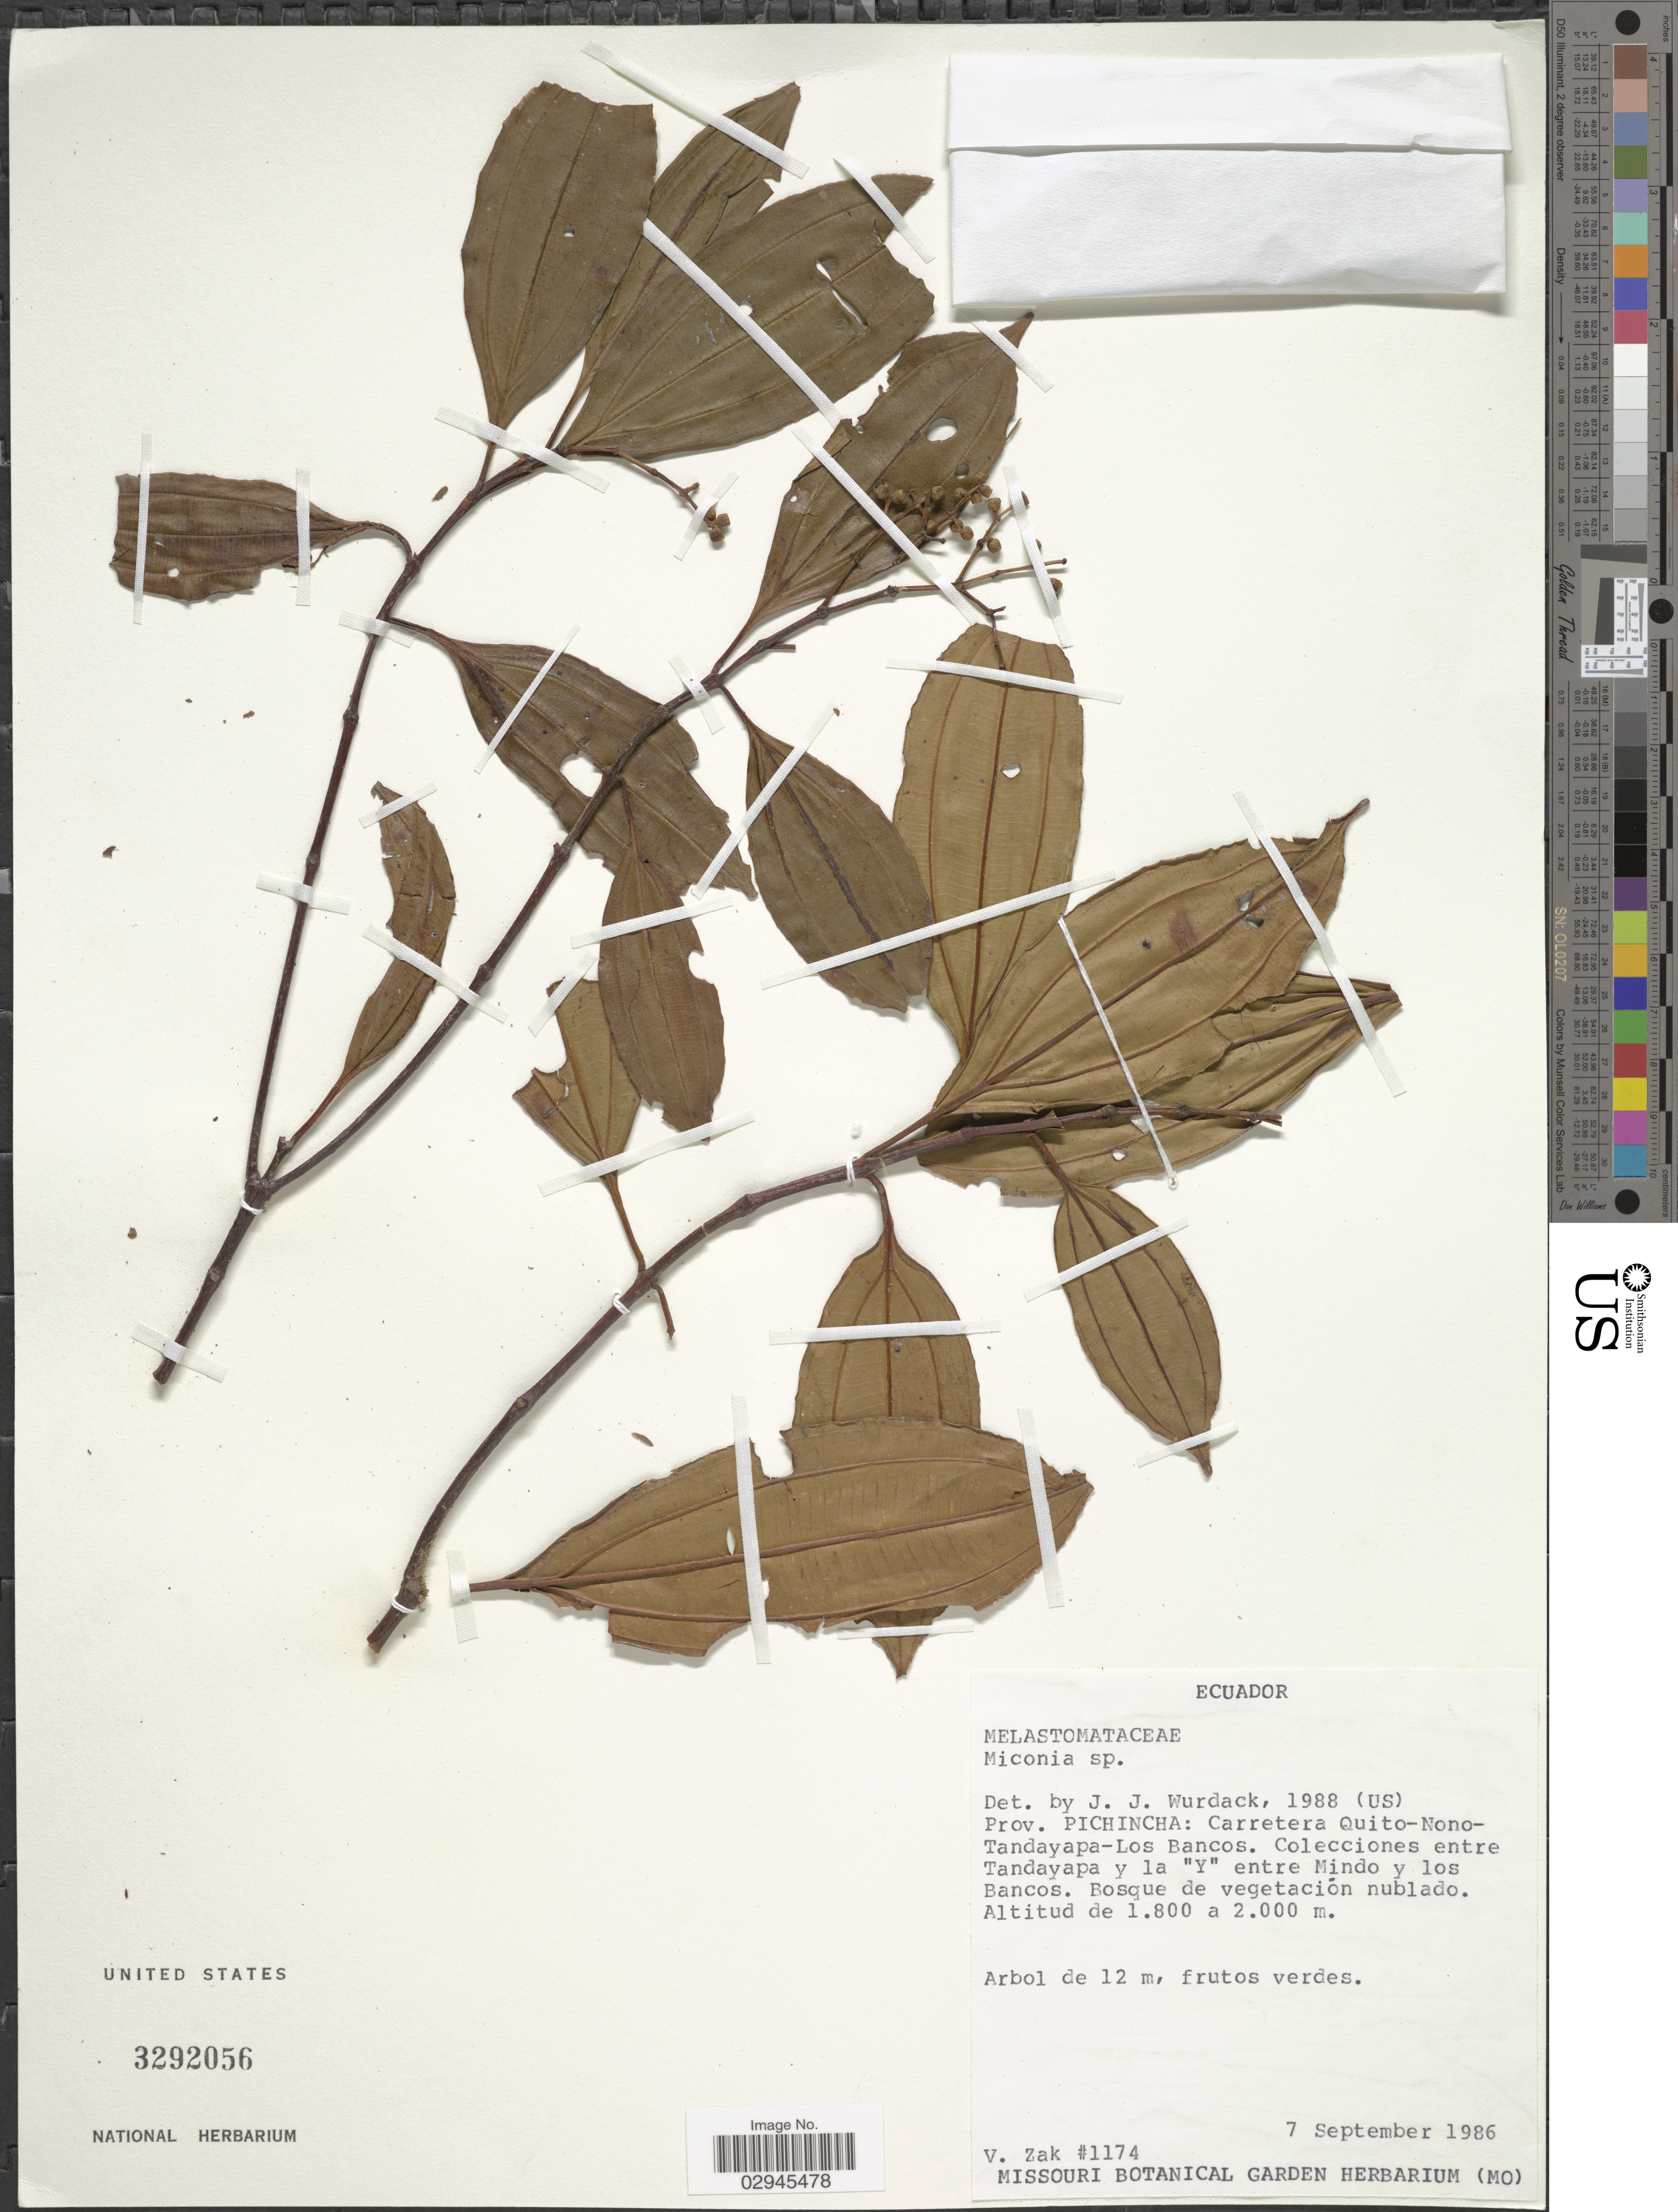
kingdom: Plantae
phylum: Tracheophyta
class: Magnoliopsida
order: Myrtales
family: Melastomataceae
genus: Miconia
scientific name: Miconia sp.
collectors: V. Zak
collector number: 1174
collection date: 1986-09-07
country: Ecuador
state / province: Pichincha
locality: Carretera Quito-Nono-Tandayapa-Los Bancos. Colecciones entre Tandayapa y la "Y" entre Mindo y los Bancos.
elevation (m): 1800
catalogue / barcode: US 3292056